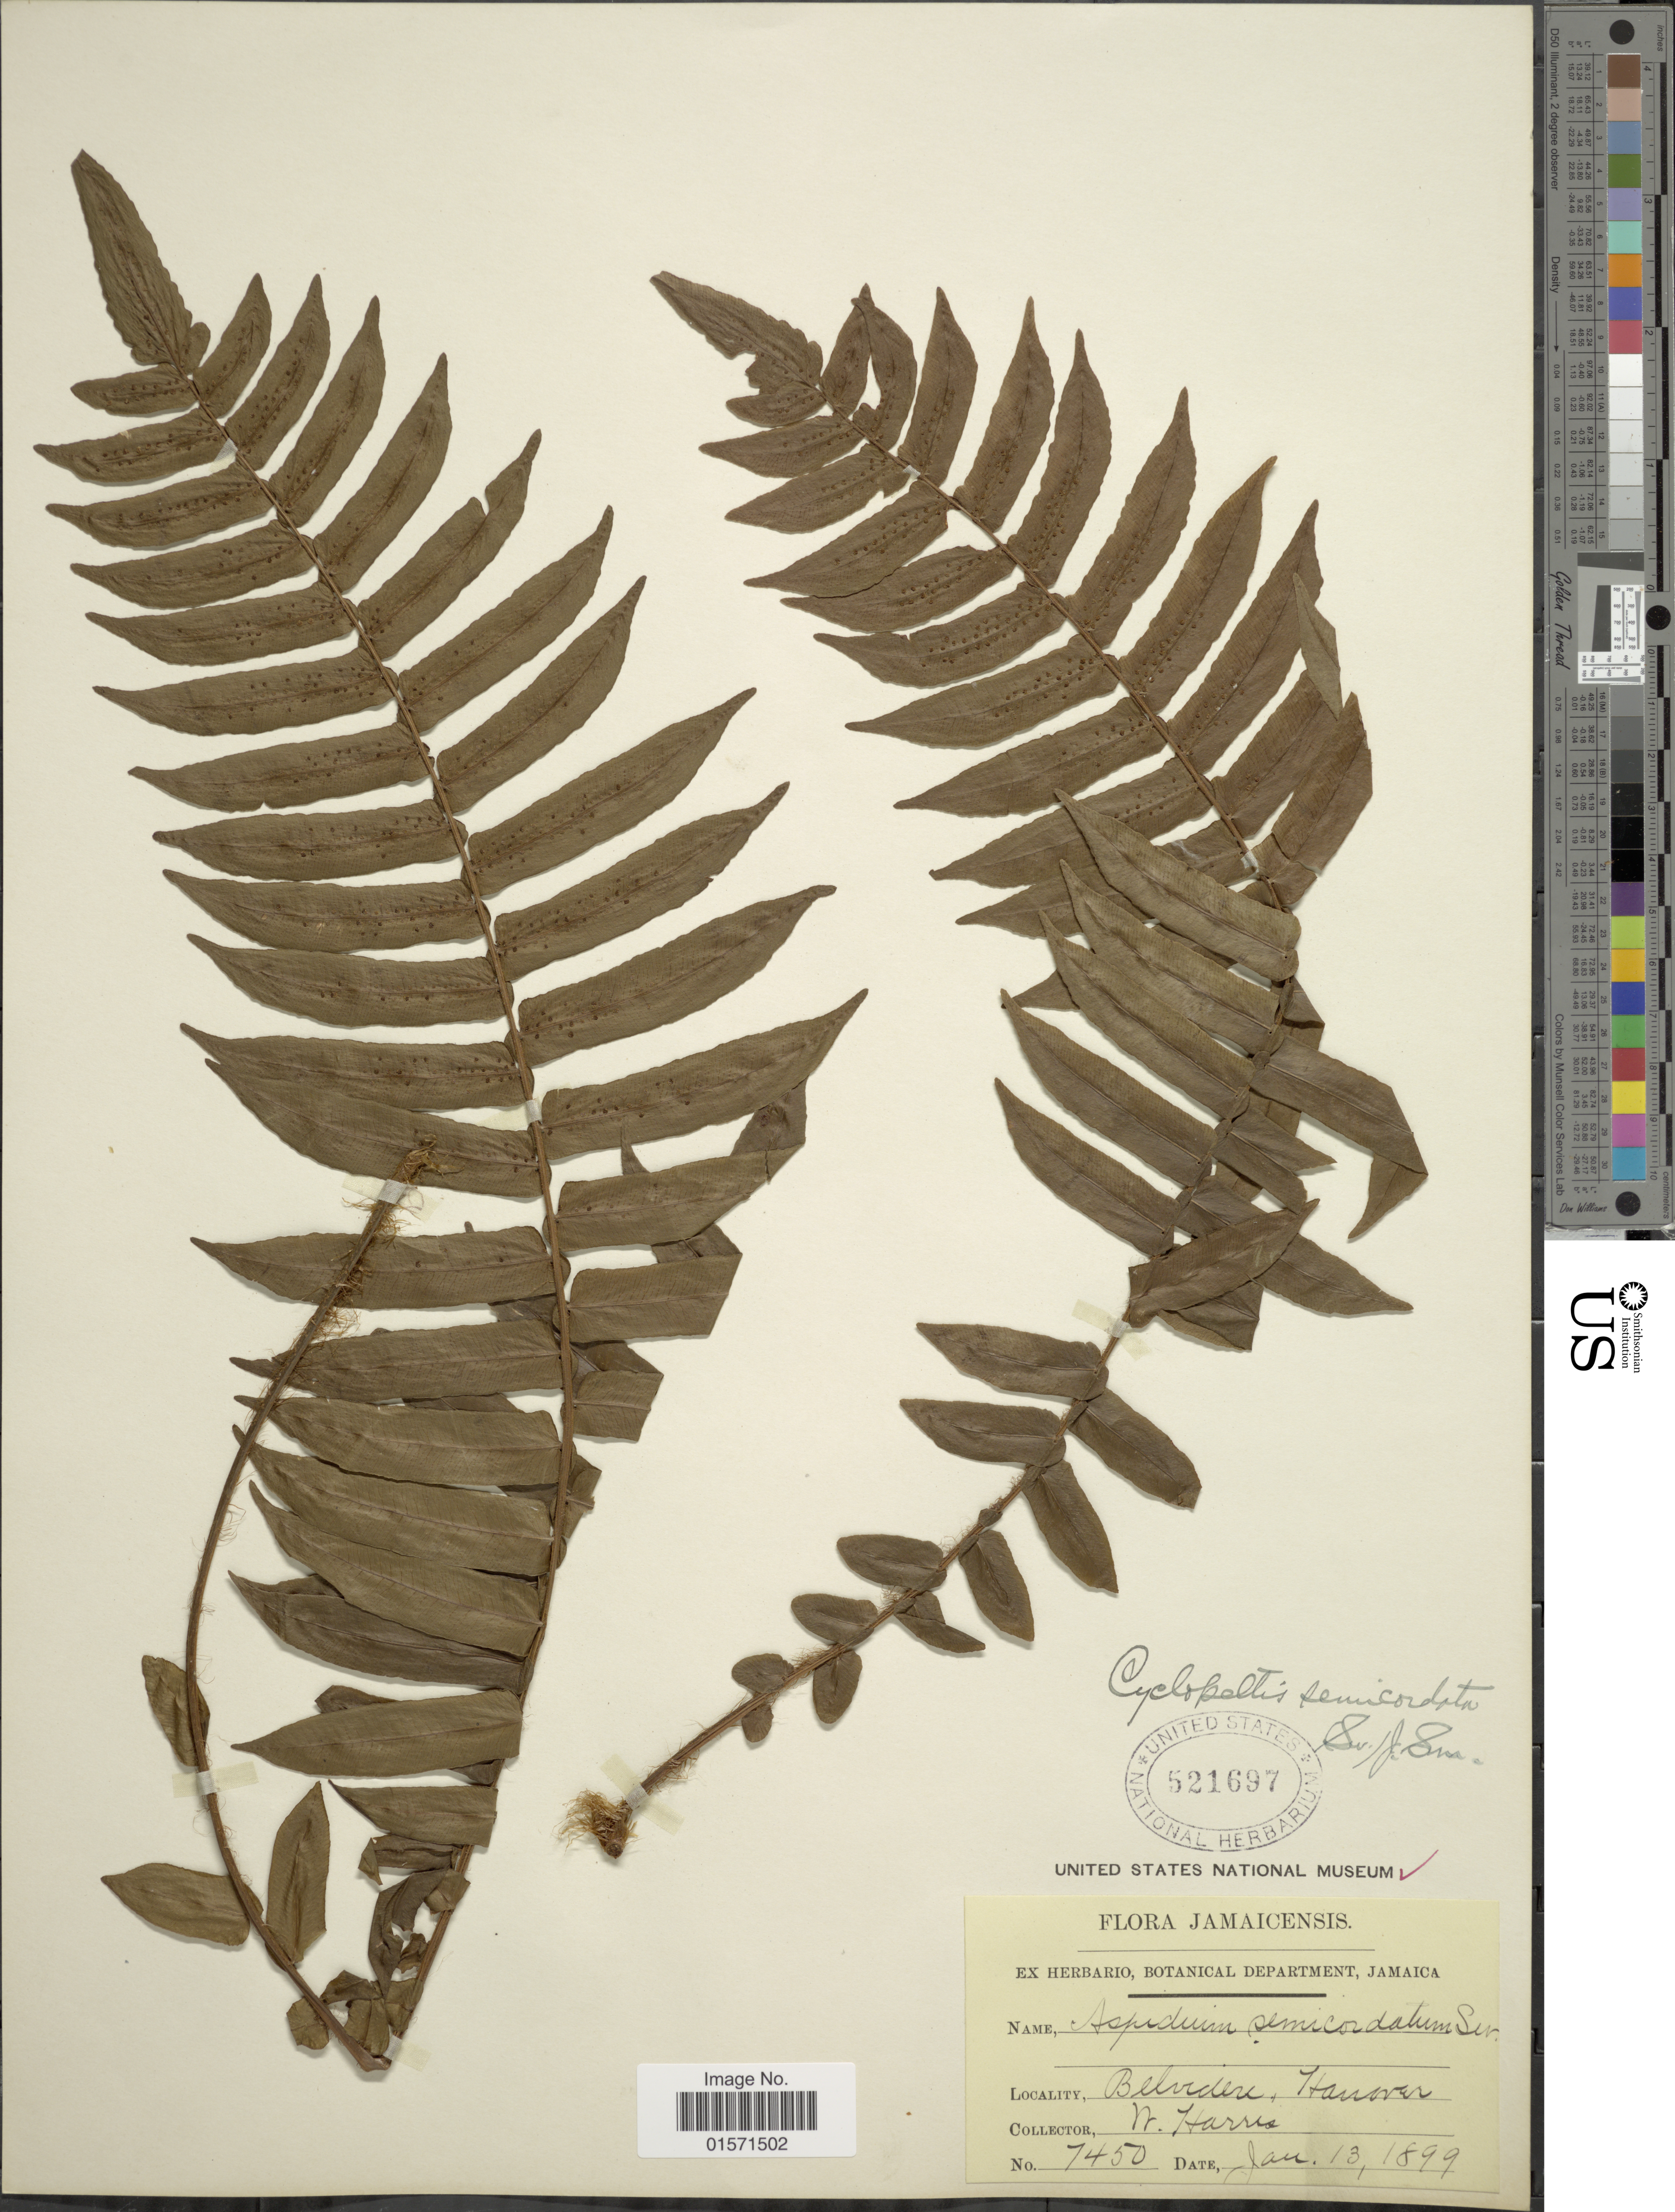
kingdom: Plantae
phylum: Tracheophyta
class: Polypodiopsida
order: Polypodiales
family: Lomariopsidaceae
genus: Cyclopeltis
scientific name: Cyclopeltis semicordata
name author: (Sw.) J. Sm.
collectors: W. Harris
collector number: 7450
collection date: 1899-01-13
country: Jamaica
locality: Belvideri, Hannover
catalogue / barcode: US 521697